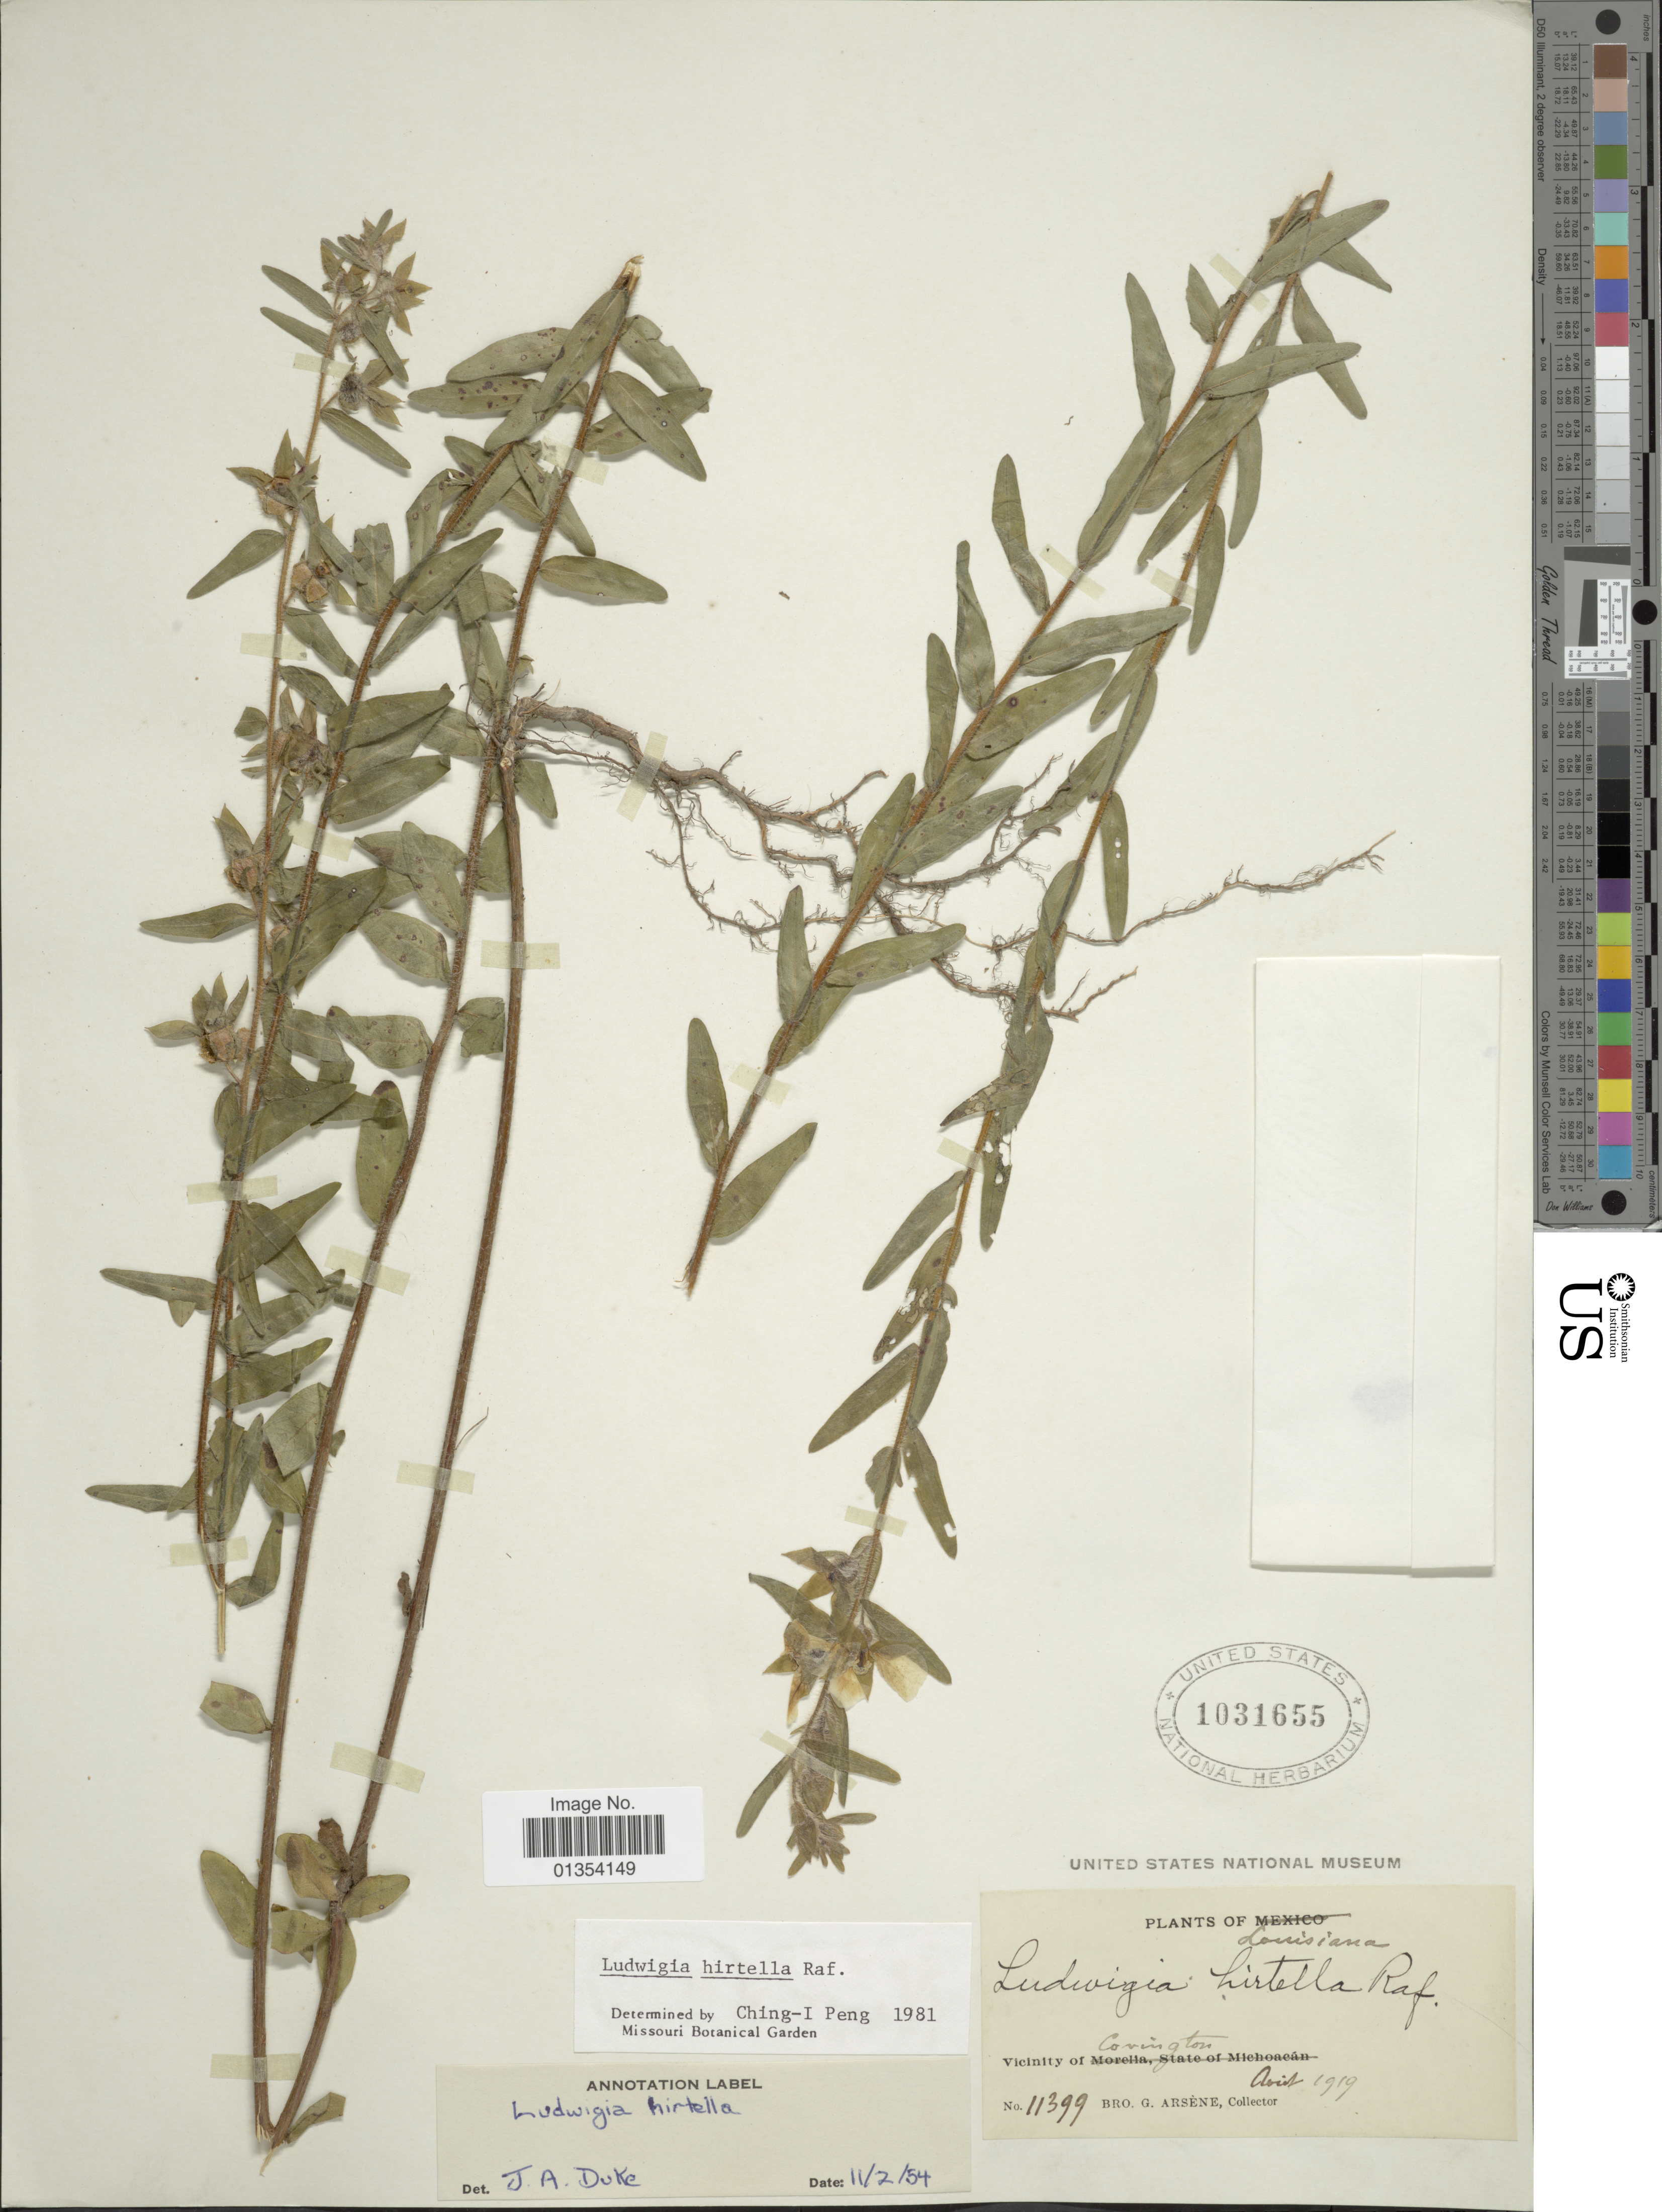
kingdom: Plantae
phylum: Tracheophyta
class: Magnoliopsida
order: Myrtales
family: Onagraceae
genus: Ludwigia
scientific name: Ludwigia hirtella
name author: Raf.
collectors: Bro. G. Arsène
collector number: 11399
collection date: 1919-08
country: United States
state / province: Louisiana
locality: Vicinity of Covington: St. Paul's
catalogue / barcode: US 1031655